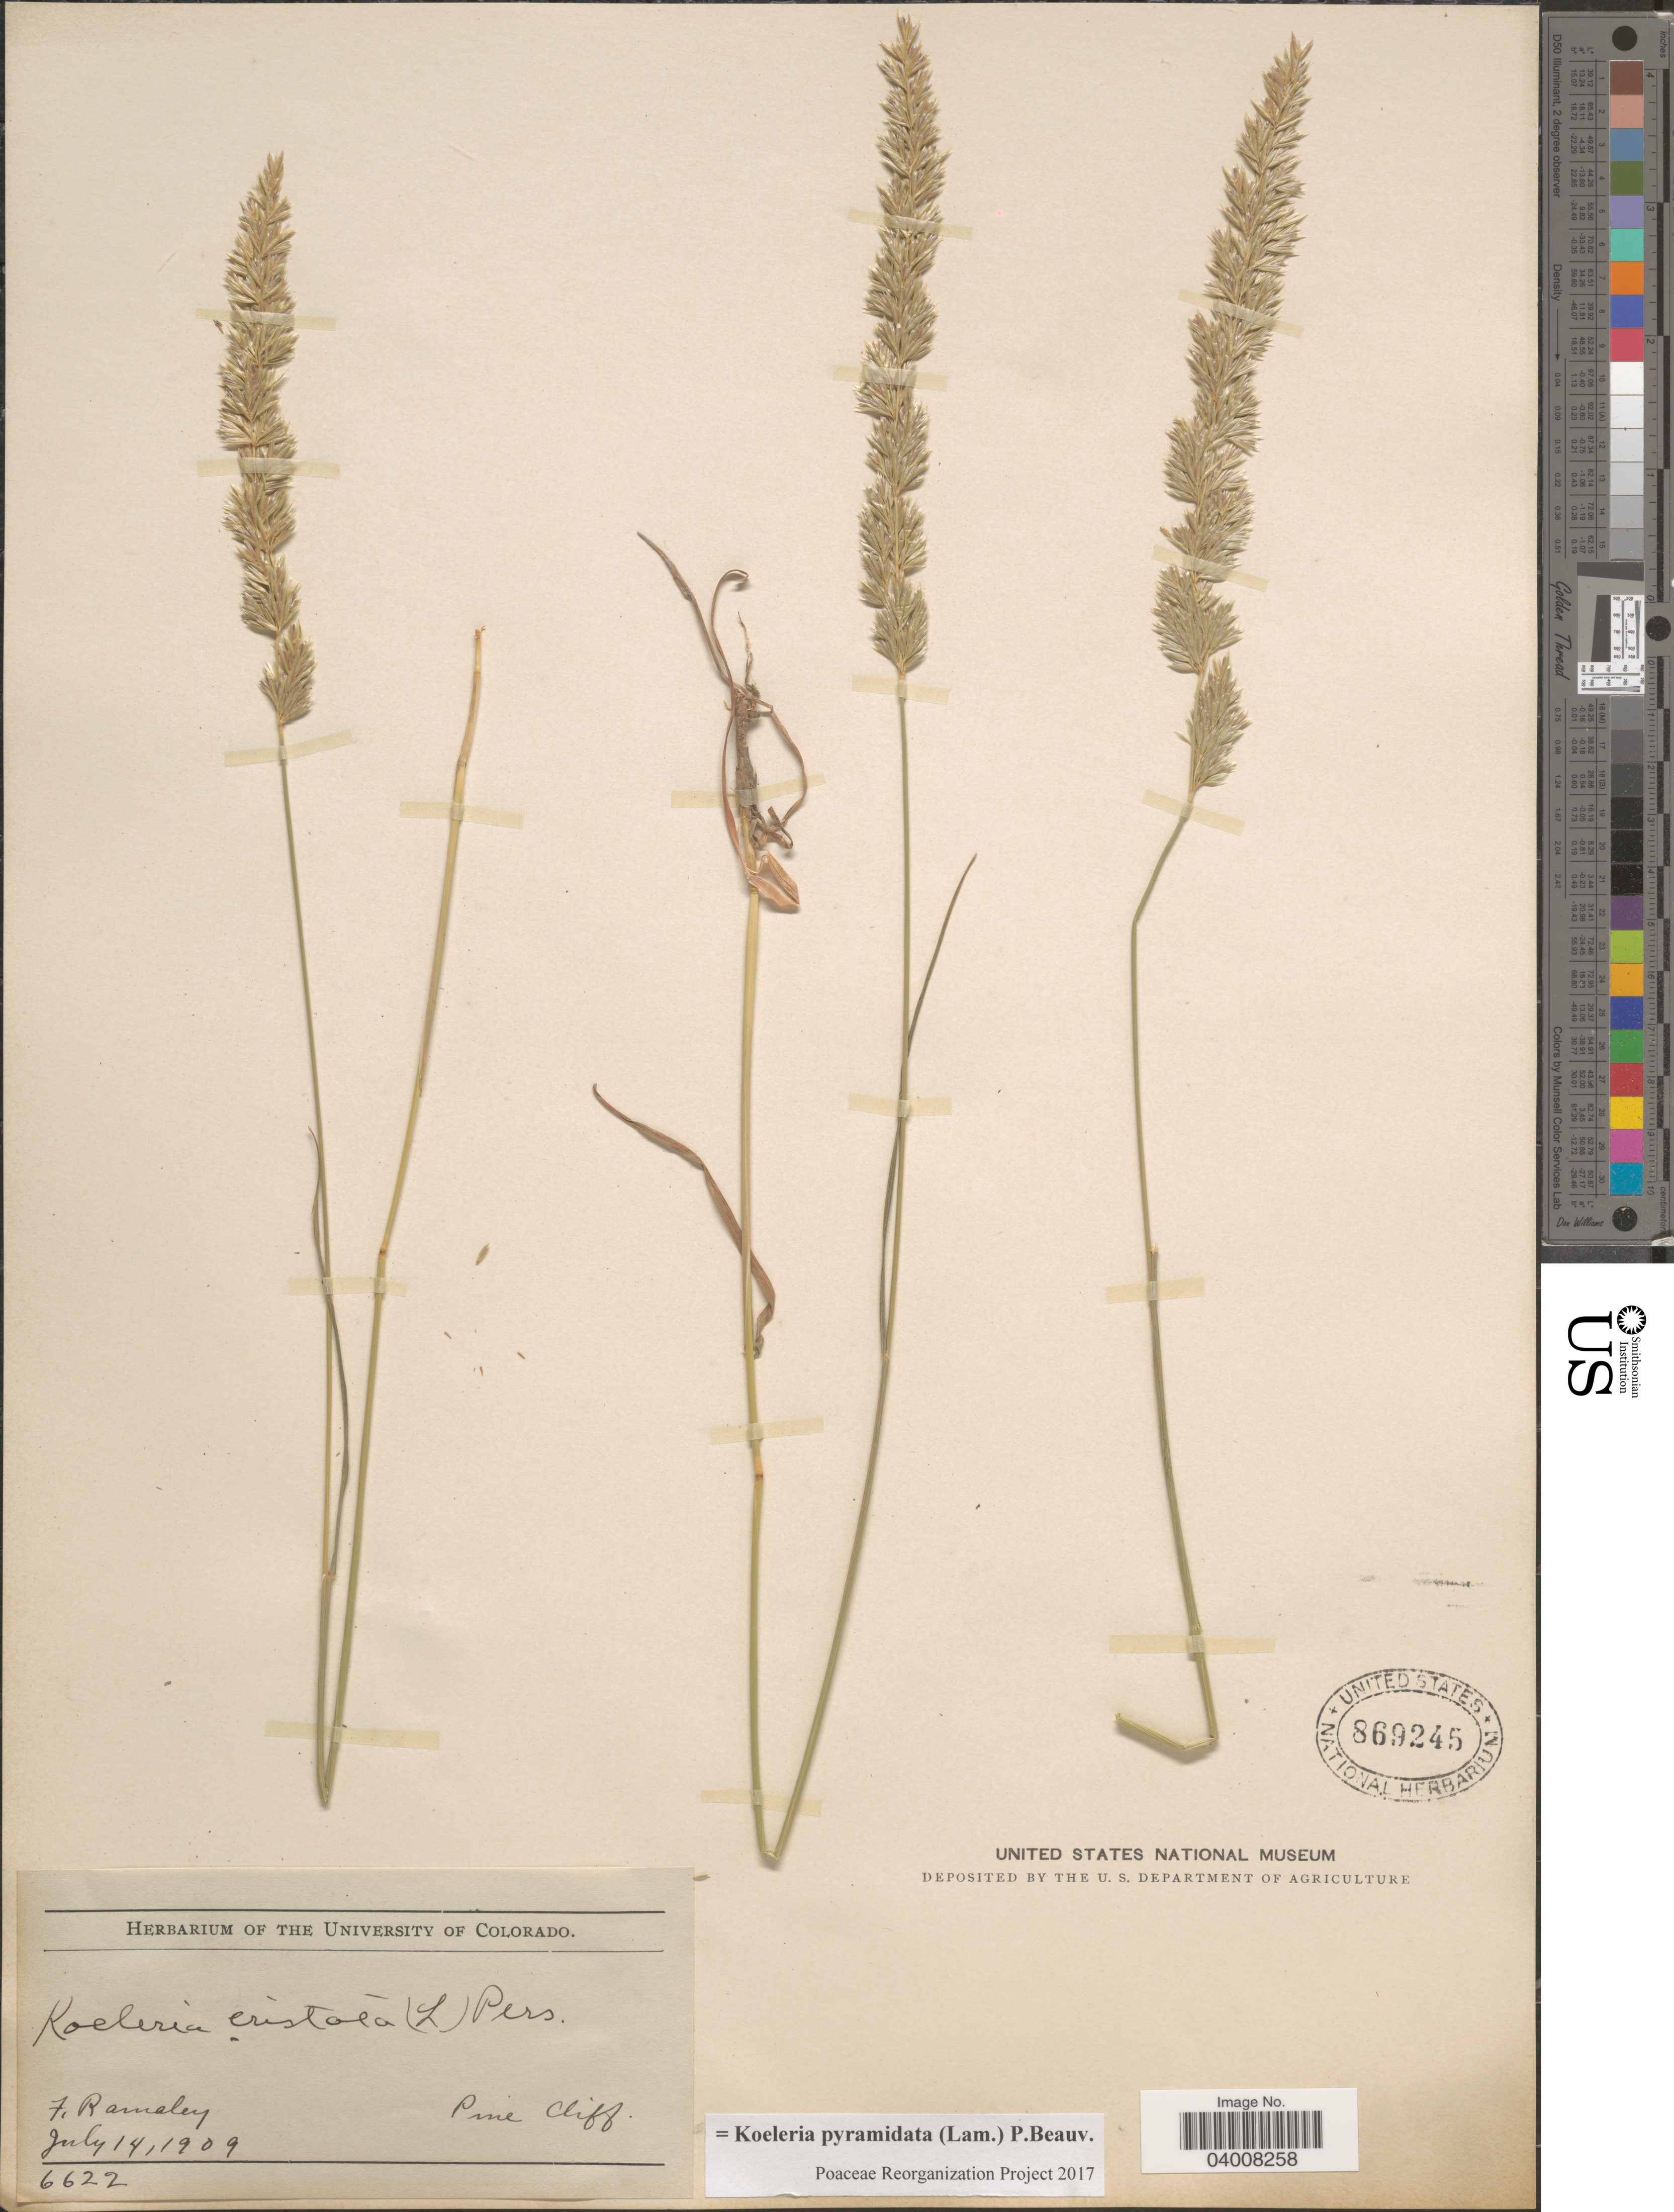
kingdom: Plantae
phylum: Tracheophyta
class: Liliopsida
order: Poales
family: Poaceae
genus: Koeleria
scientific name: Koeleria pyramidata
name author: (Lam.) P. Beauv.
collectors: F. Ramaley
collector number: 6622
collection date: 1909-07-14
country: United States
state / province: Colorado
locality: Pine Cliff.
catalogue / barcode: US 869245